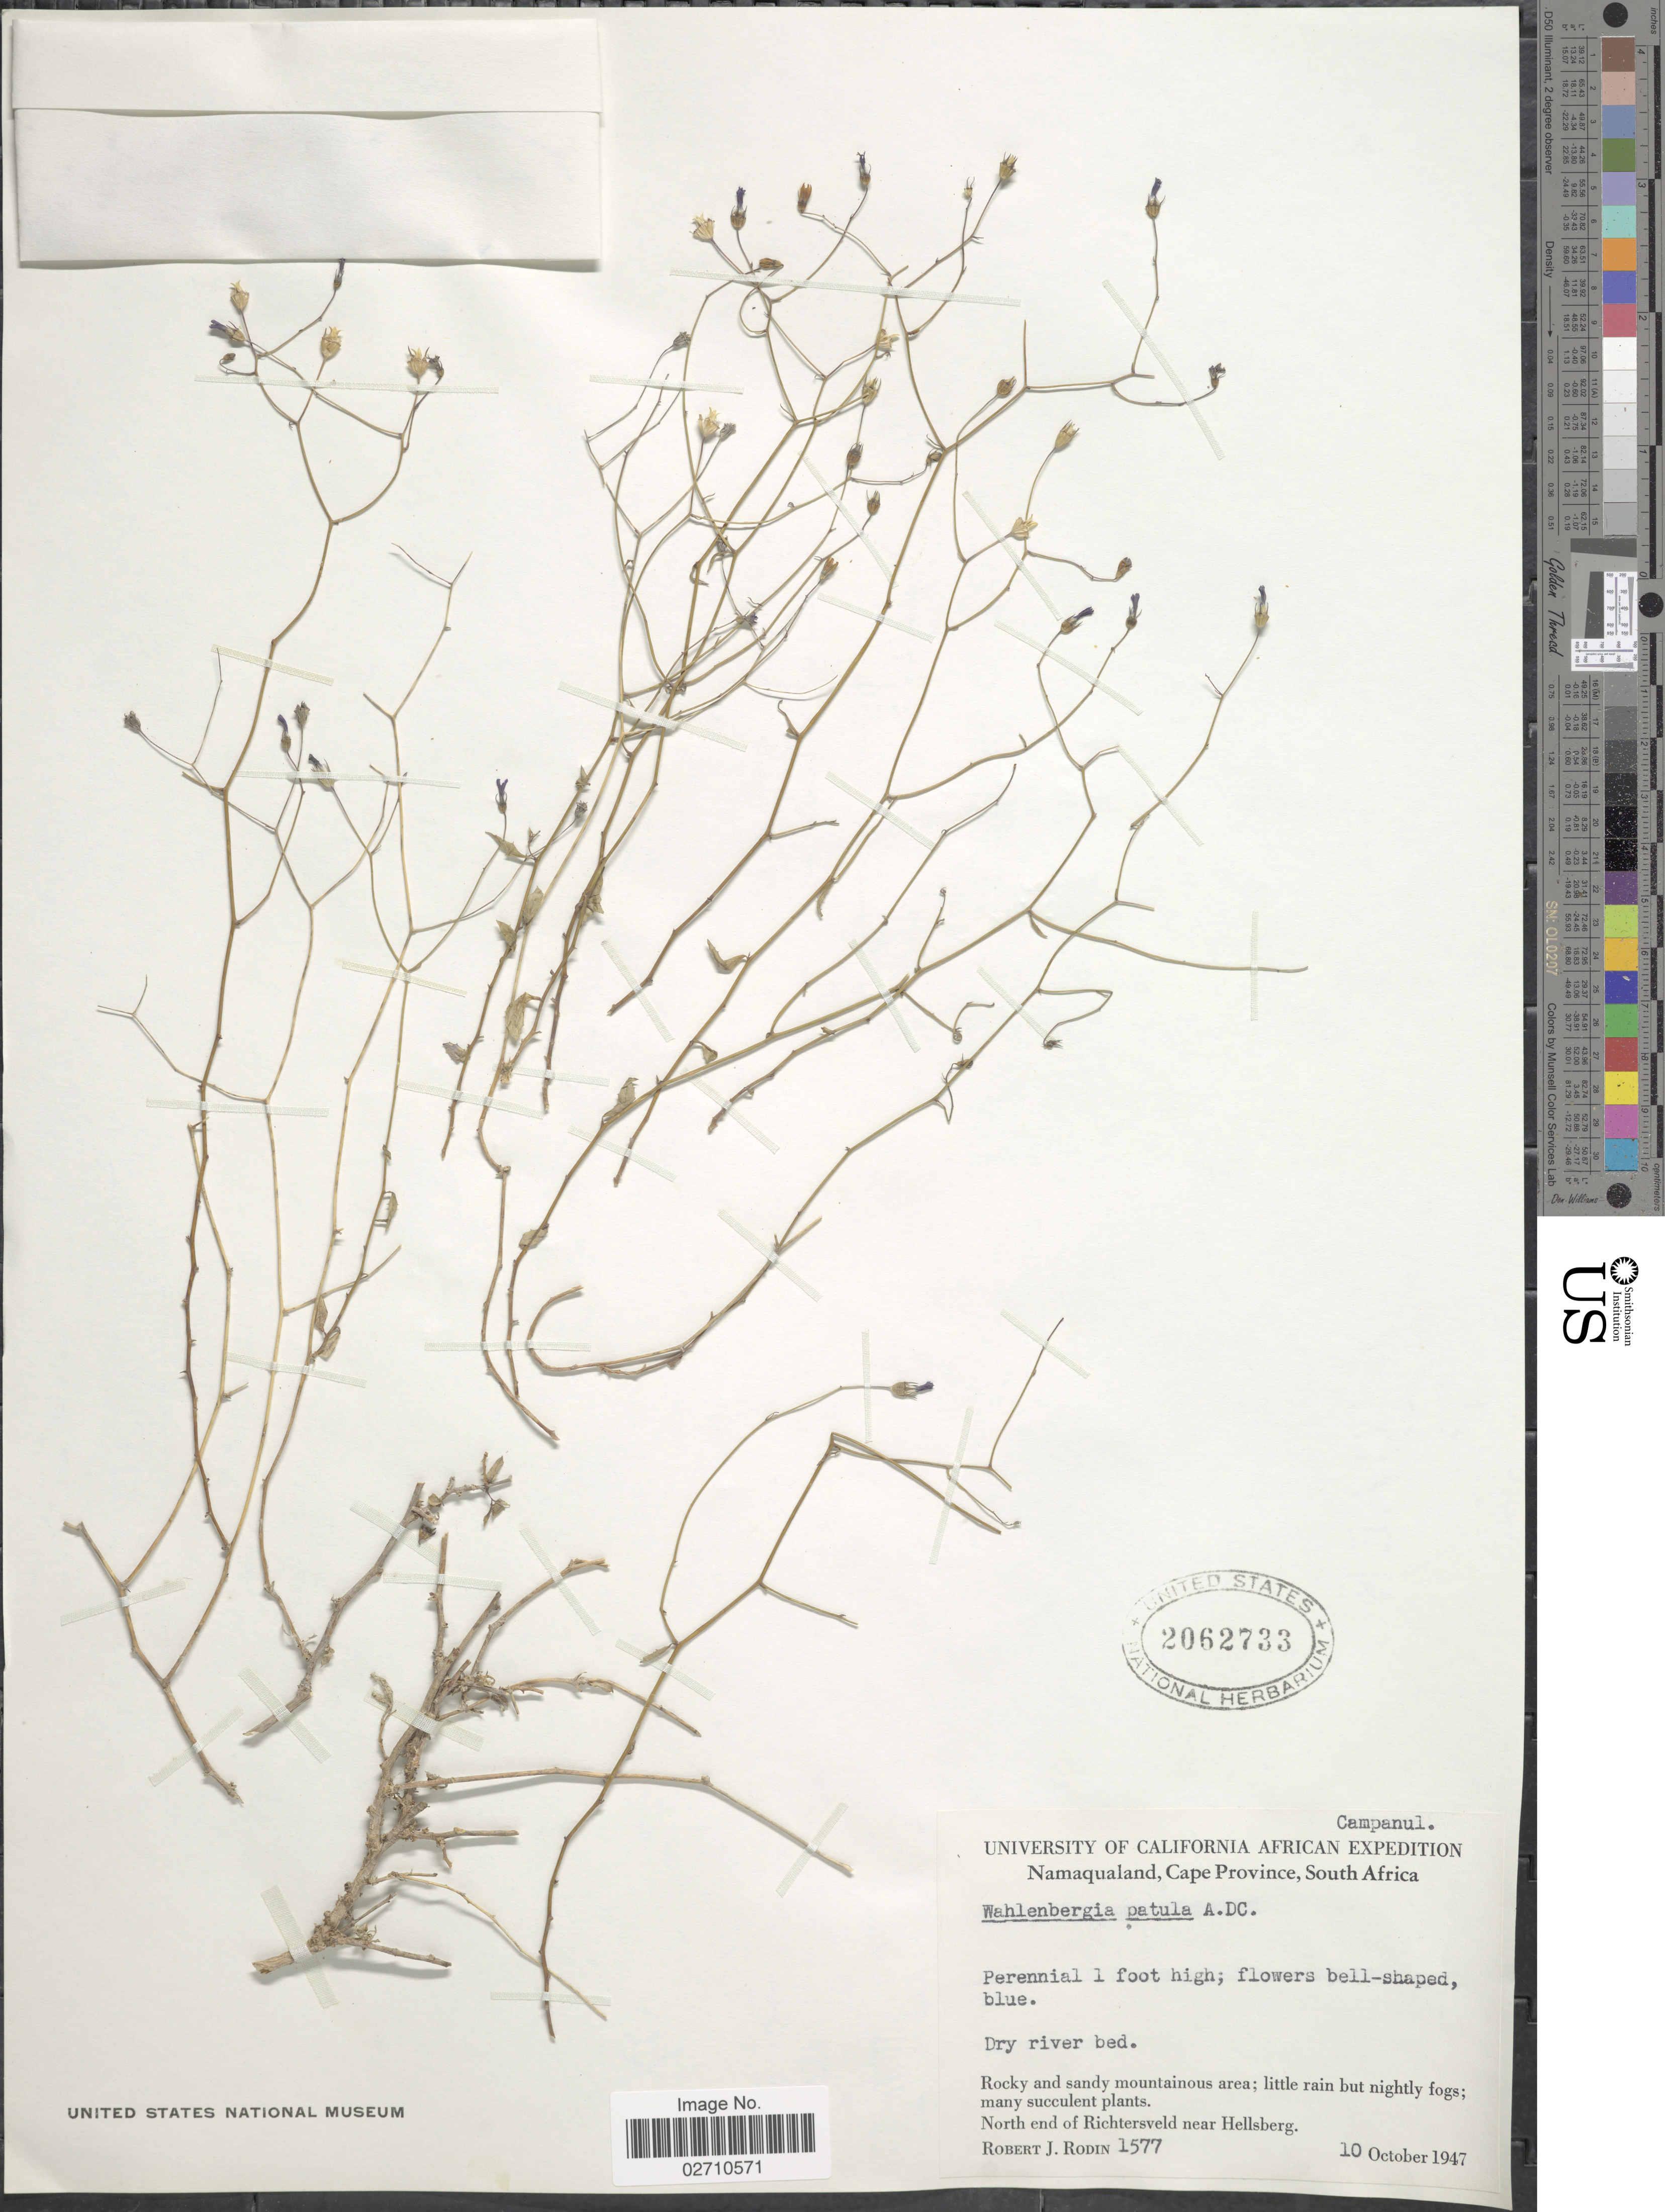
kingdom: Plantae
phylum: Tracheophyta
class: Magnoliopsida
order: Asterales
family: Campanulaceae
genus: Wahlenbergia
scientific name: Wahlenbergia patula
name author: A. DC.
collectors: R. J. Rodin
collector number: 1577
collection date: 1947-10-10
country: South Africa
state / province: Northern Cape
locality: Namaqualand, North end of Richtersveld near Hellsberg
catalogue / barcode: US 2062733